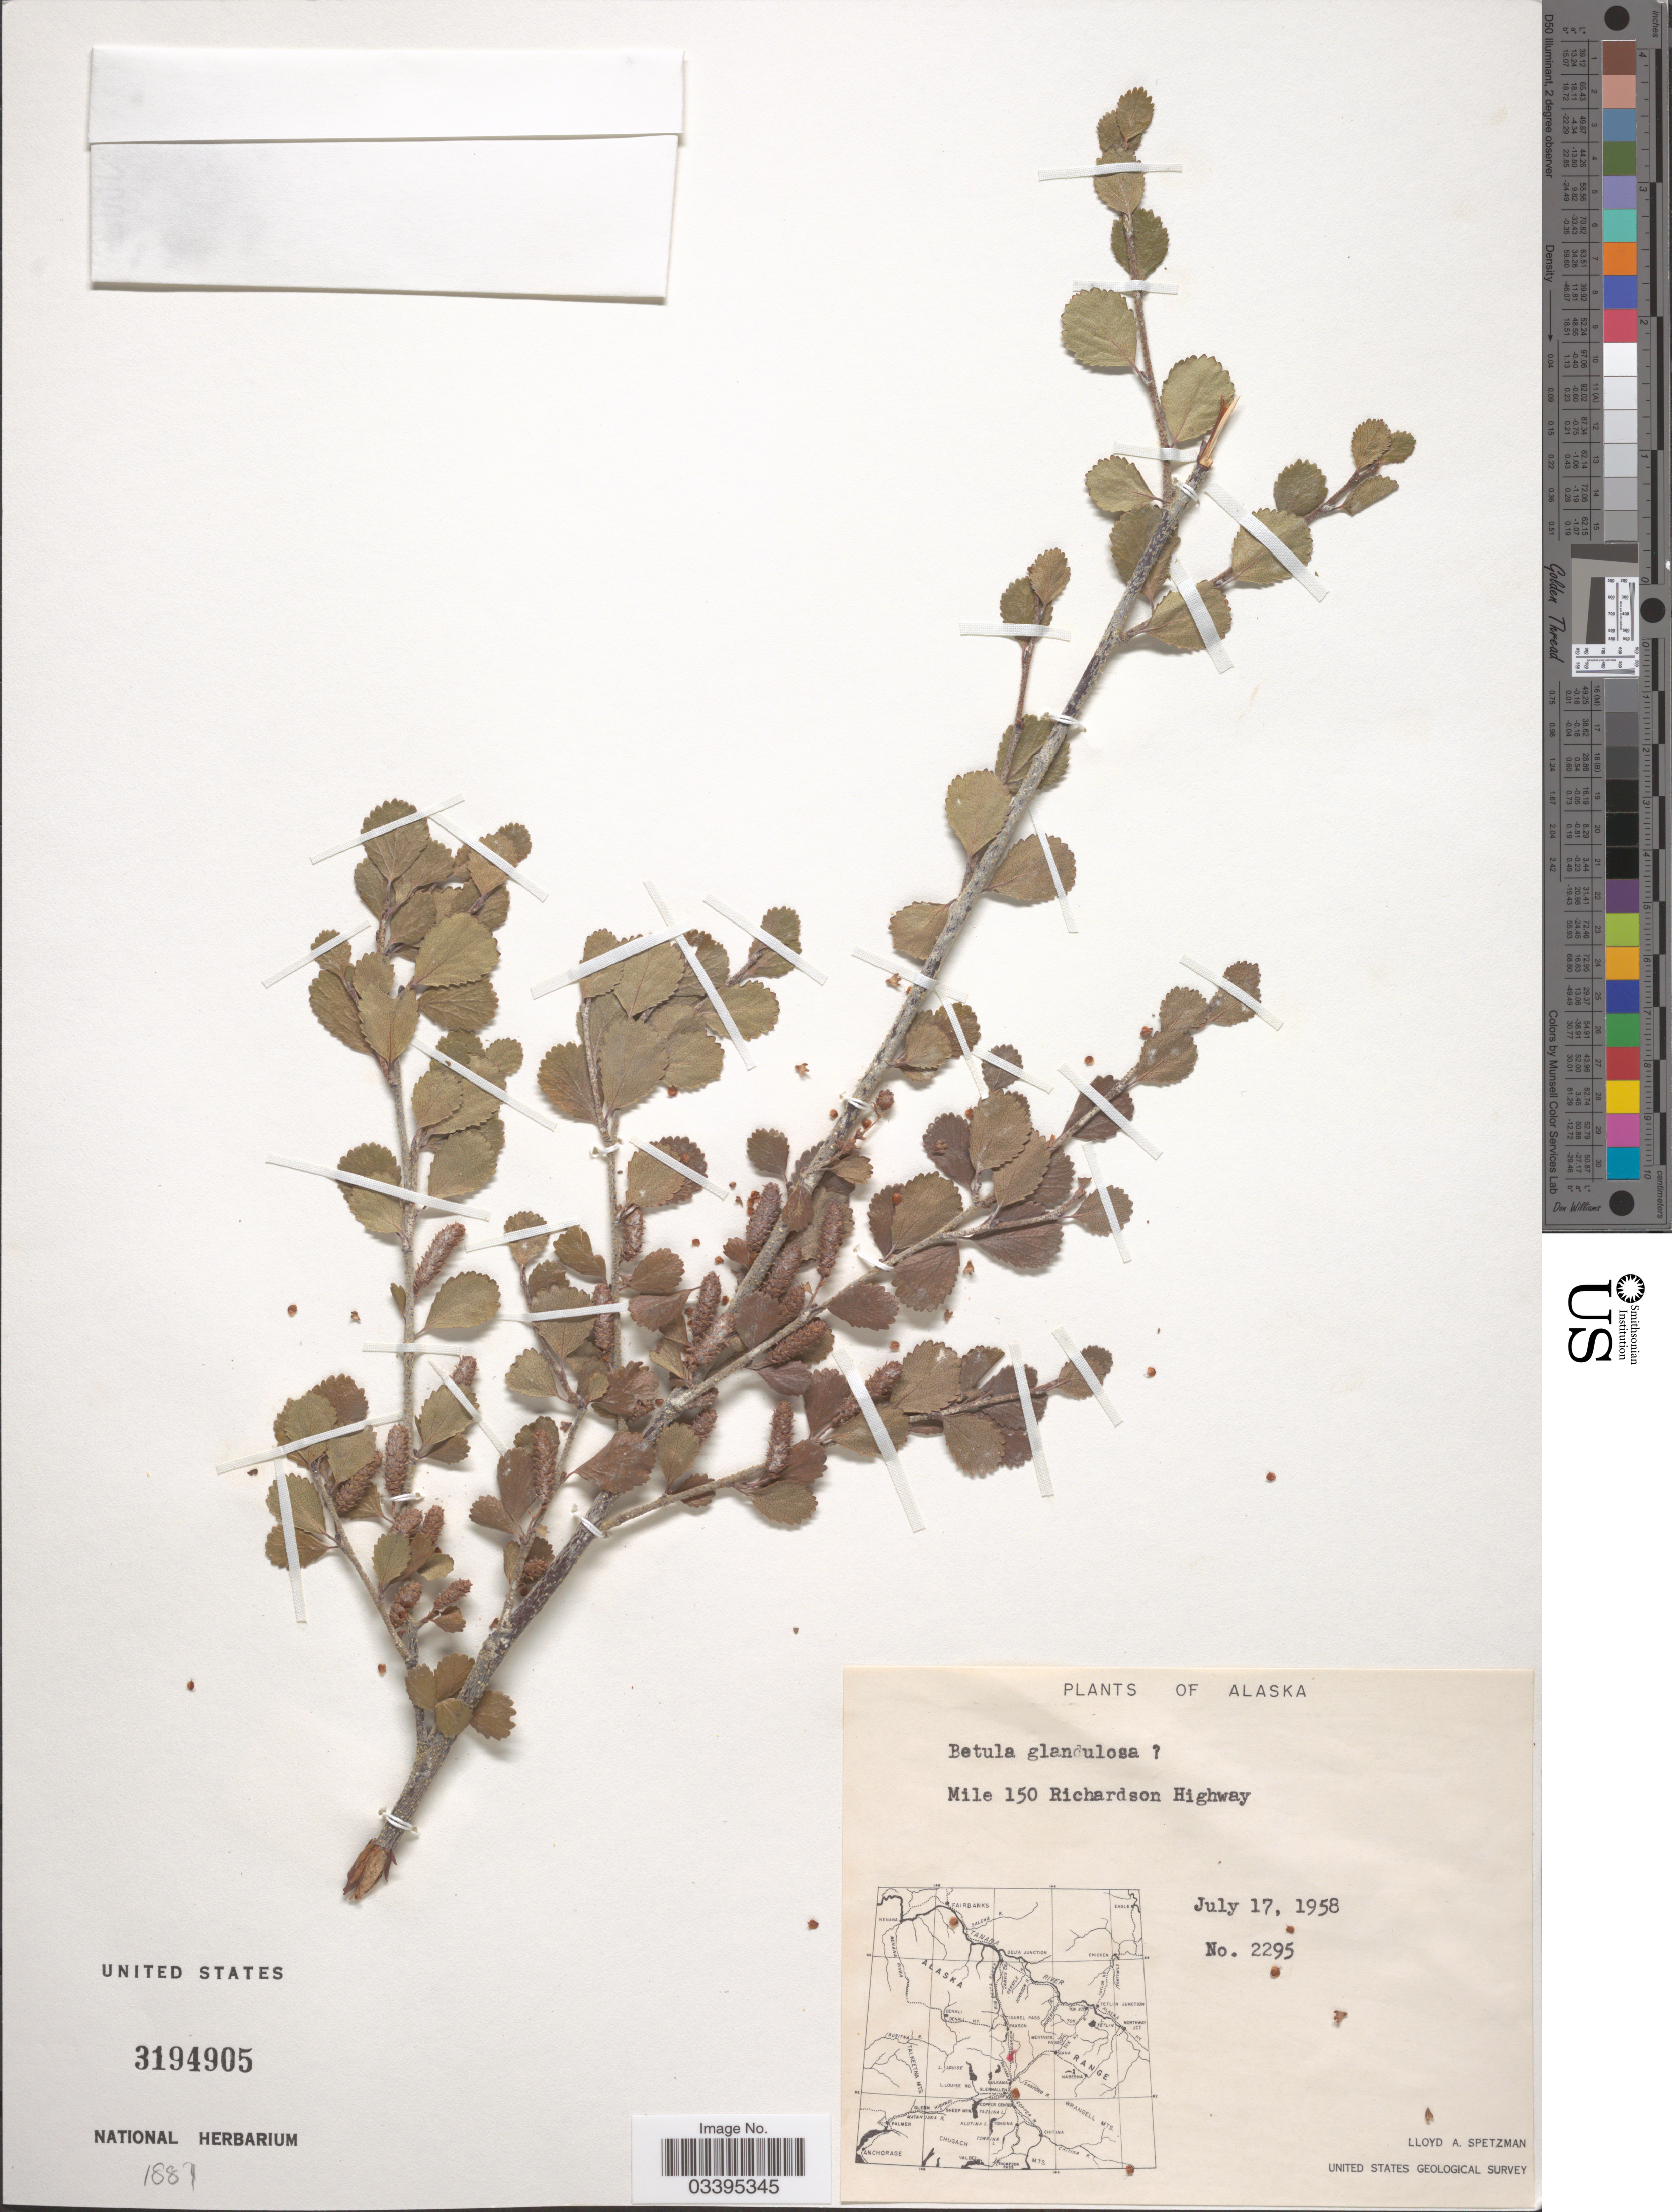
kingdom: Plantae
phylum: Tracheophyta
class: Magnoliopsida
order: Fagales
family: Betulaceae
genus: Betula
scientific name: Betula glandulosa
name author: Michx.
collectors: L. Spetzman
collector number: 2295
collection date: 1958-07-17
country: United States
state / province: Alaska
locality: Mile 150 Richardson Highway.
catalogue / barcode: US 3194905